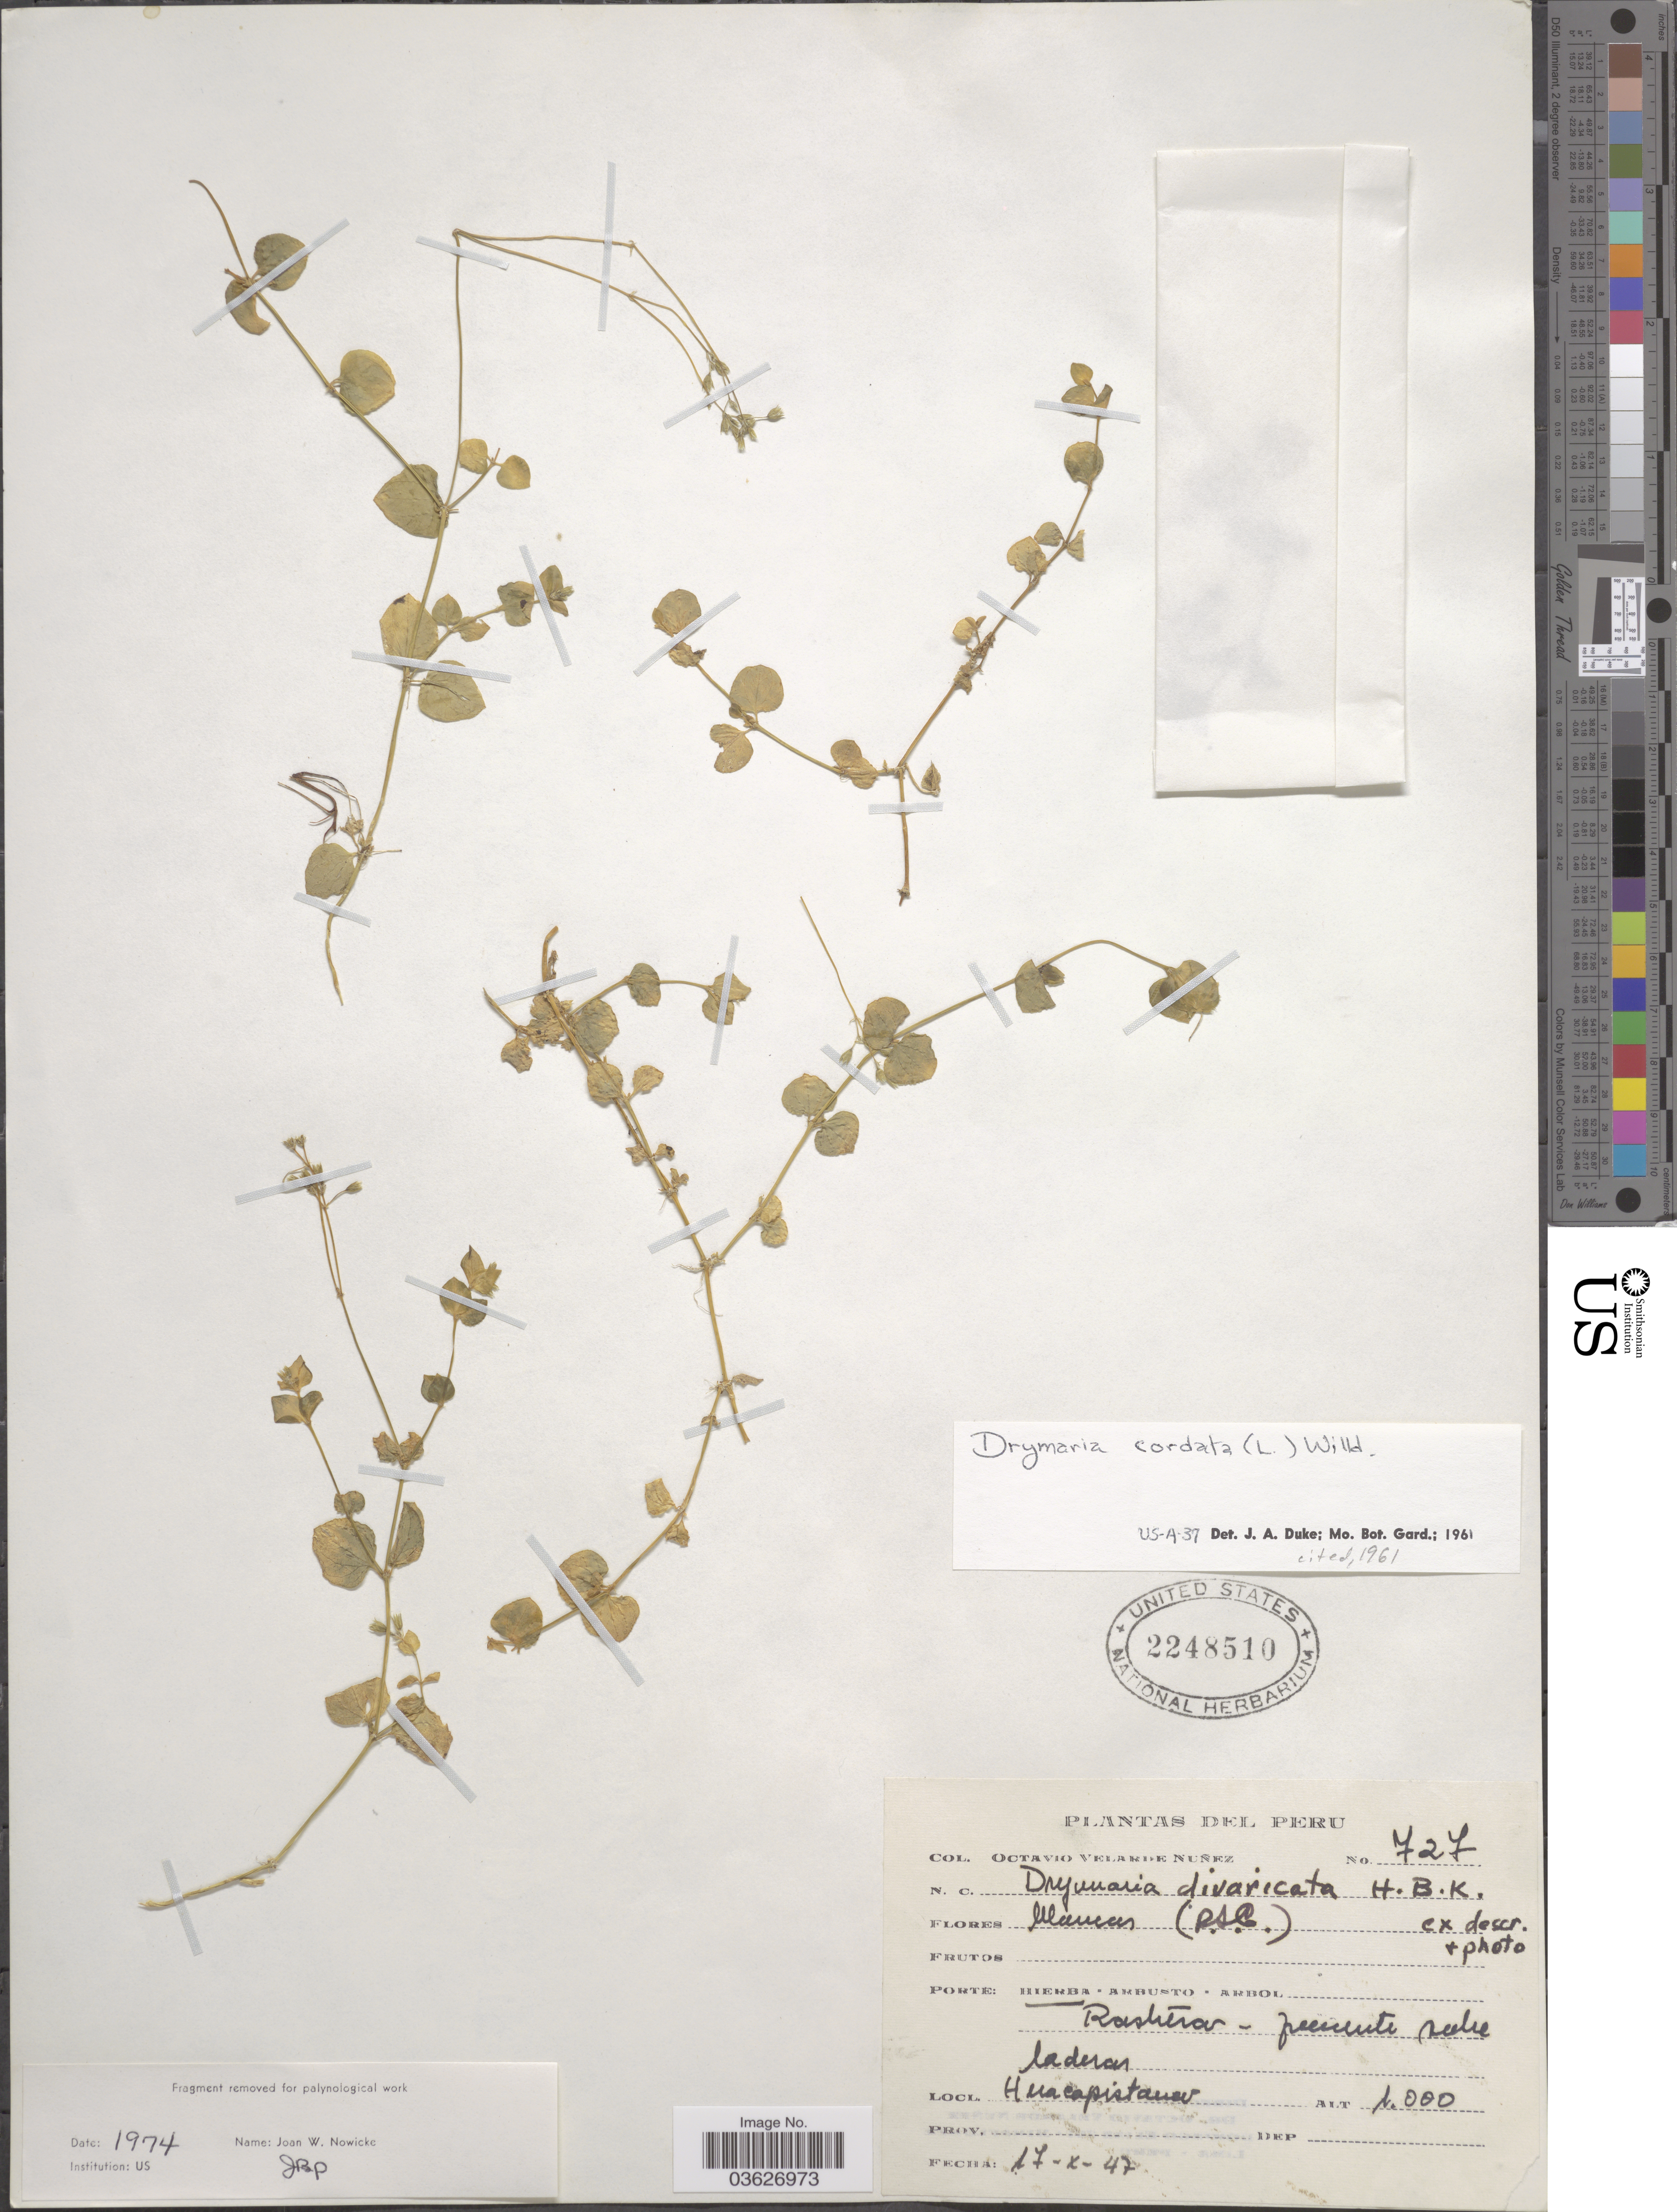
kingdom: Plantae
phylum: Tracheophyta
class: Magnoliopsida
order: Caryophyllales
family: Caryophyllaceae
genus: Drymaria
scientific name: Drymaria cordata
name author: (L.) Willd. ex Schult.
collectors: O. Velarde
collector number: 727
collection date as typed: Transcribed d/m/y: 17/10/47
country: Peru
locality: Huacapistana.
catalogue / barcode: US 2248510